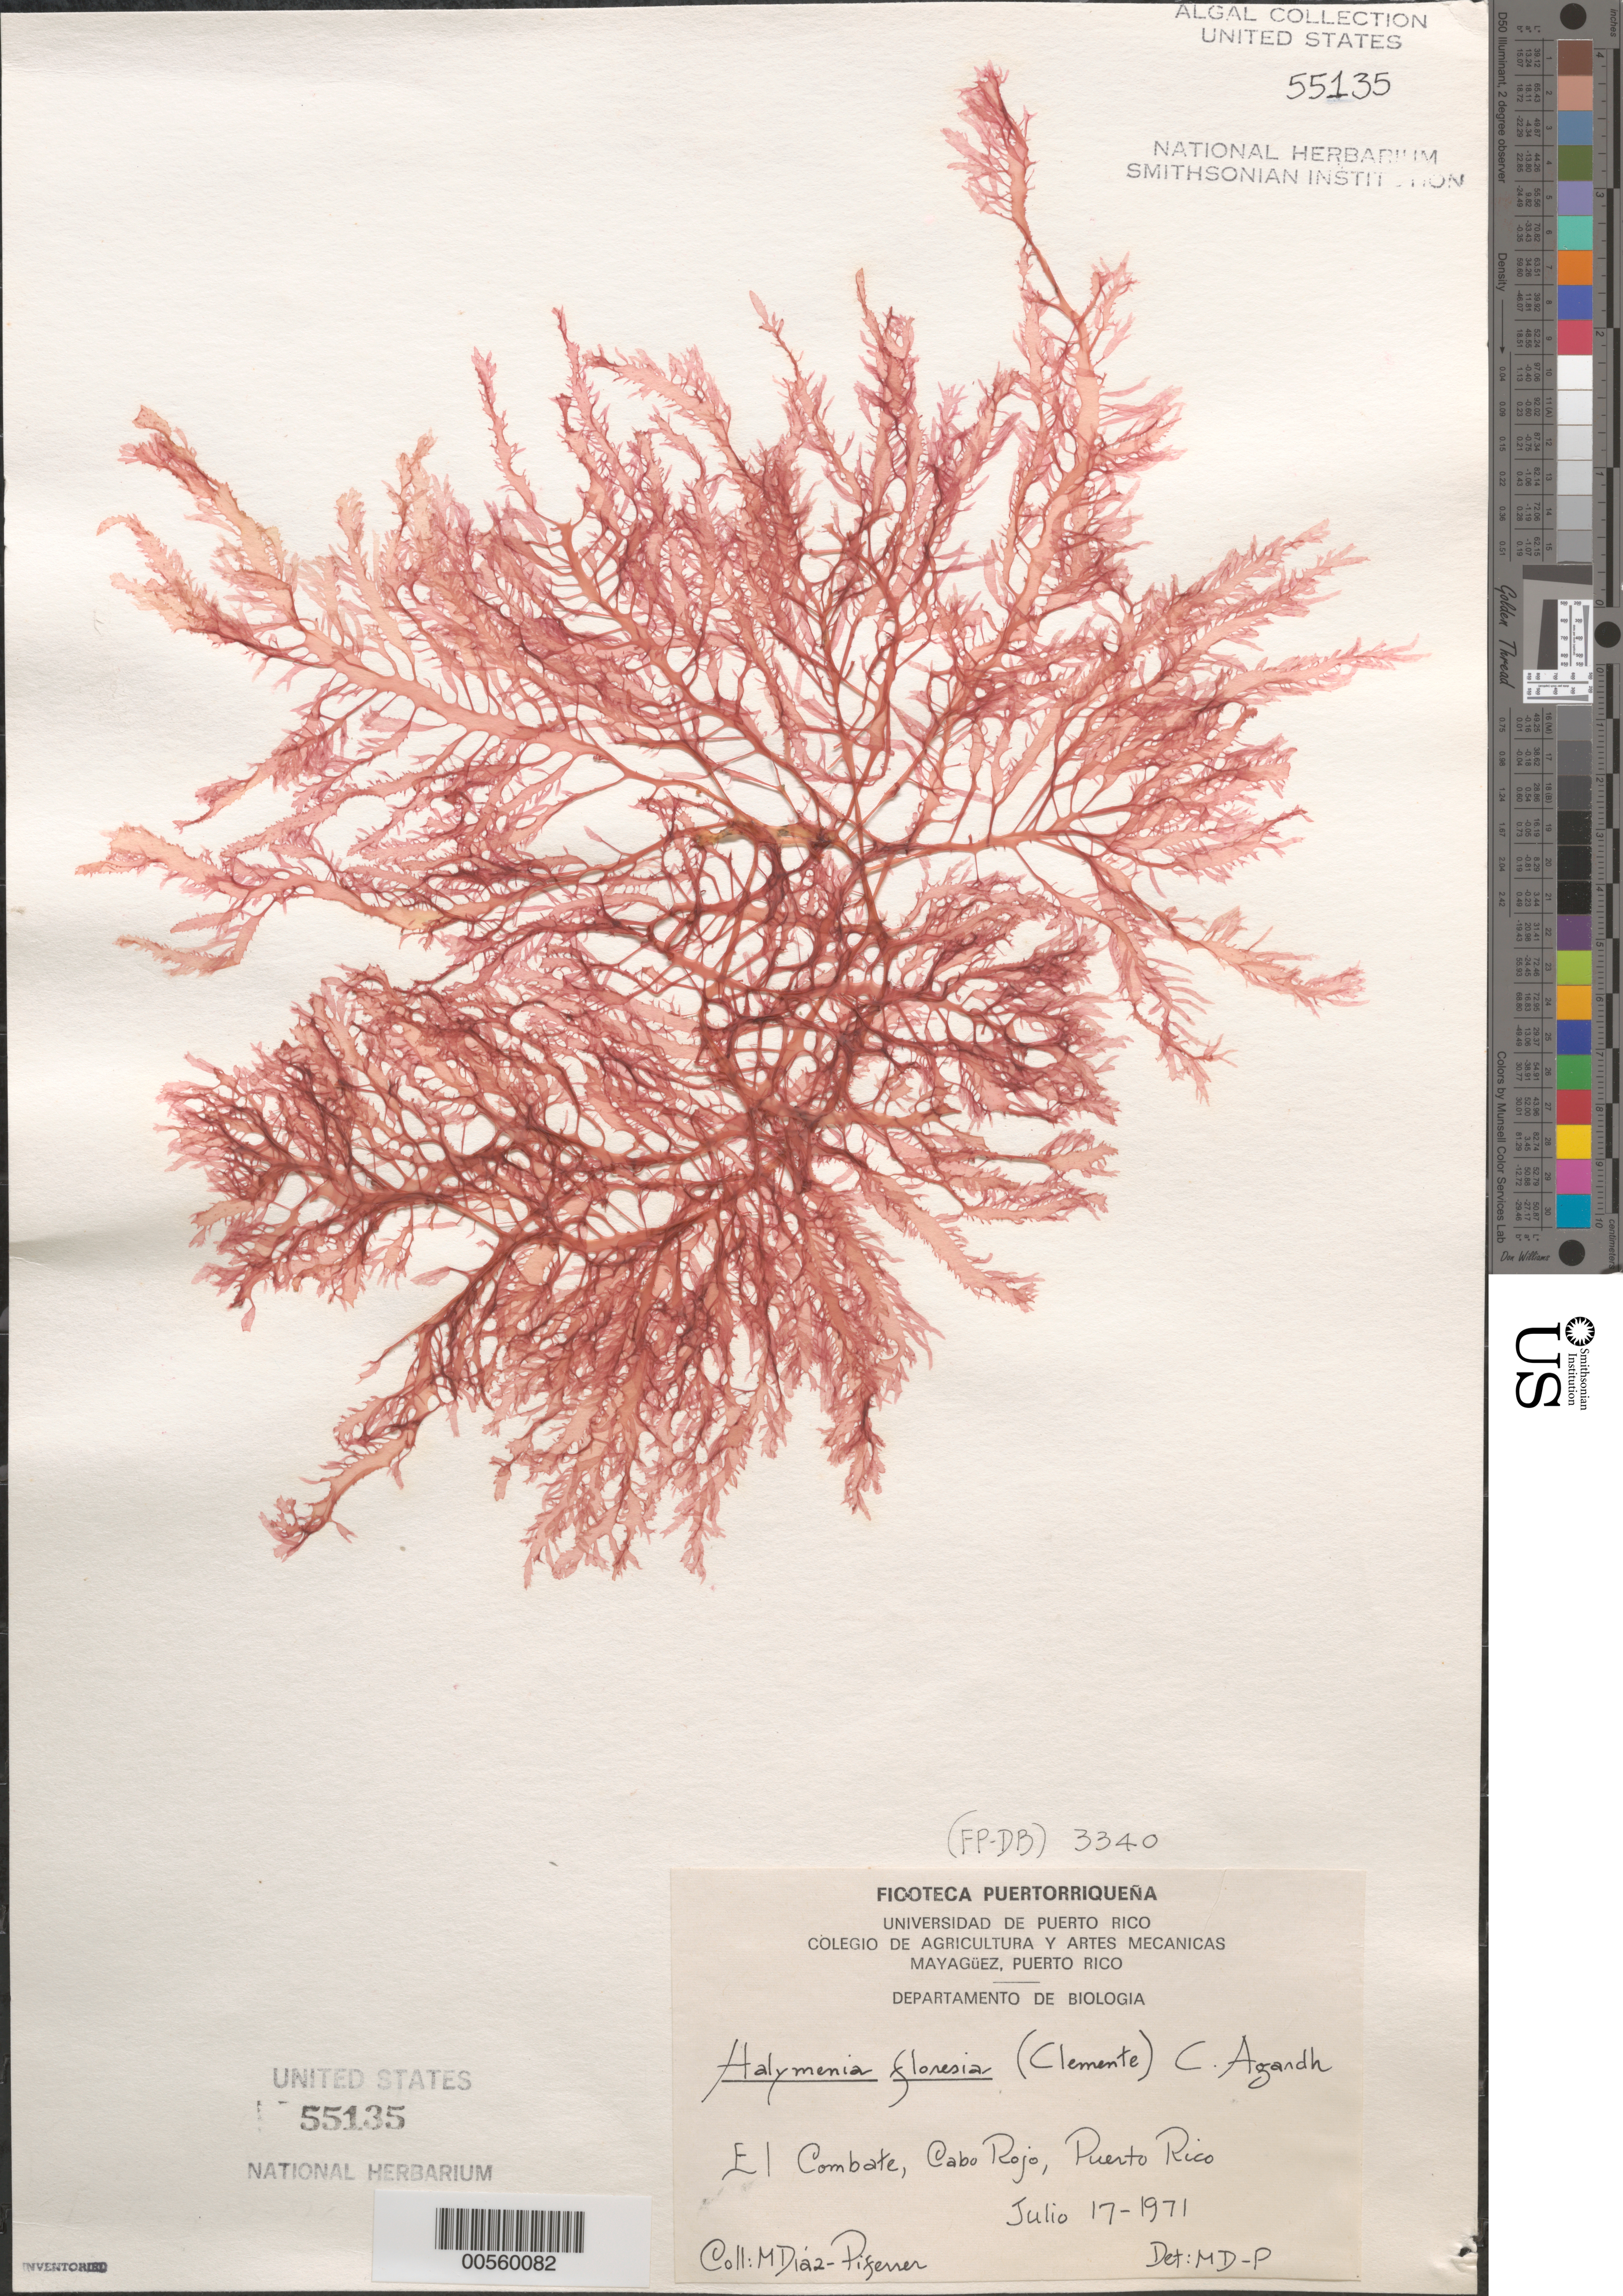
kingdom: Plantae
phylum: Rhodophyta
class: Florideophyceae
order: Halymeniales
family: Halymeniaceae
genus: Halymenia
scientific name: Halymenia floresii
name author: (Clemente) C. Agardh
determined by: Diaz-Piferrer, M.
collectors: M. Diaz-Piferrer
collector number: (fp-db) 3340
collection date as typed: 17 Jul 1971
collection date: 1971-07-17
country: Puerto Rico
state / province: Cabo Rojo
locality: El combate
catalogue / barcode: US 55135